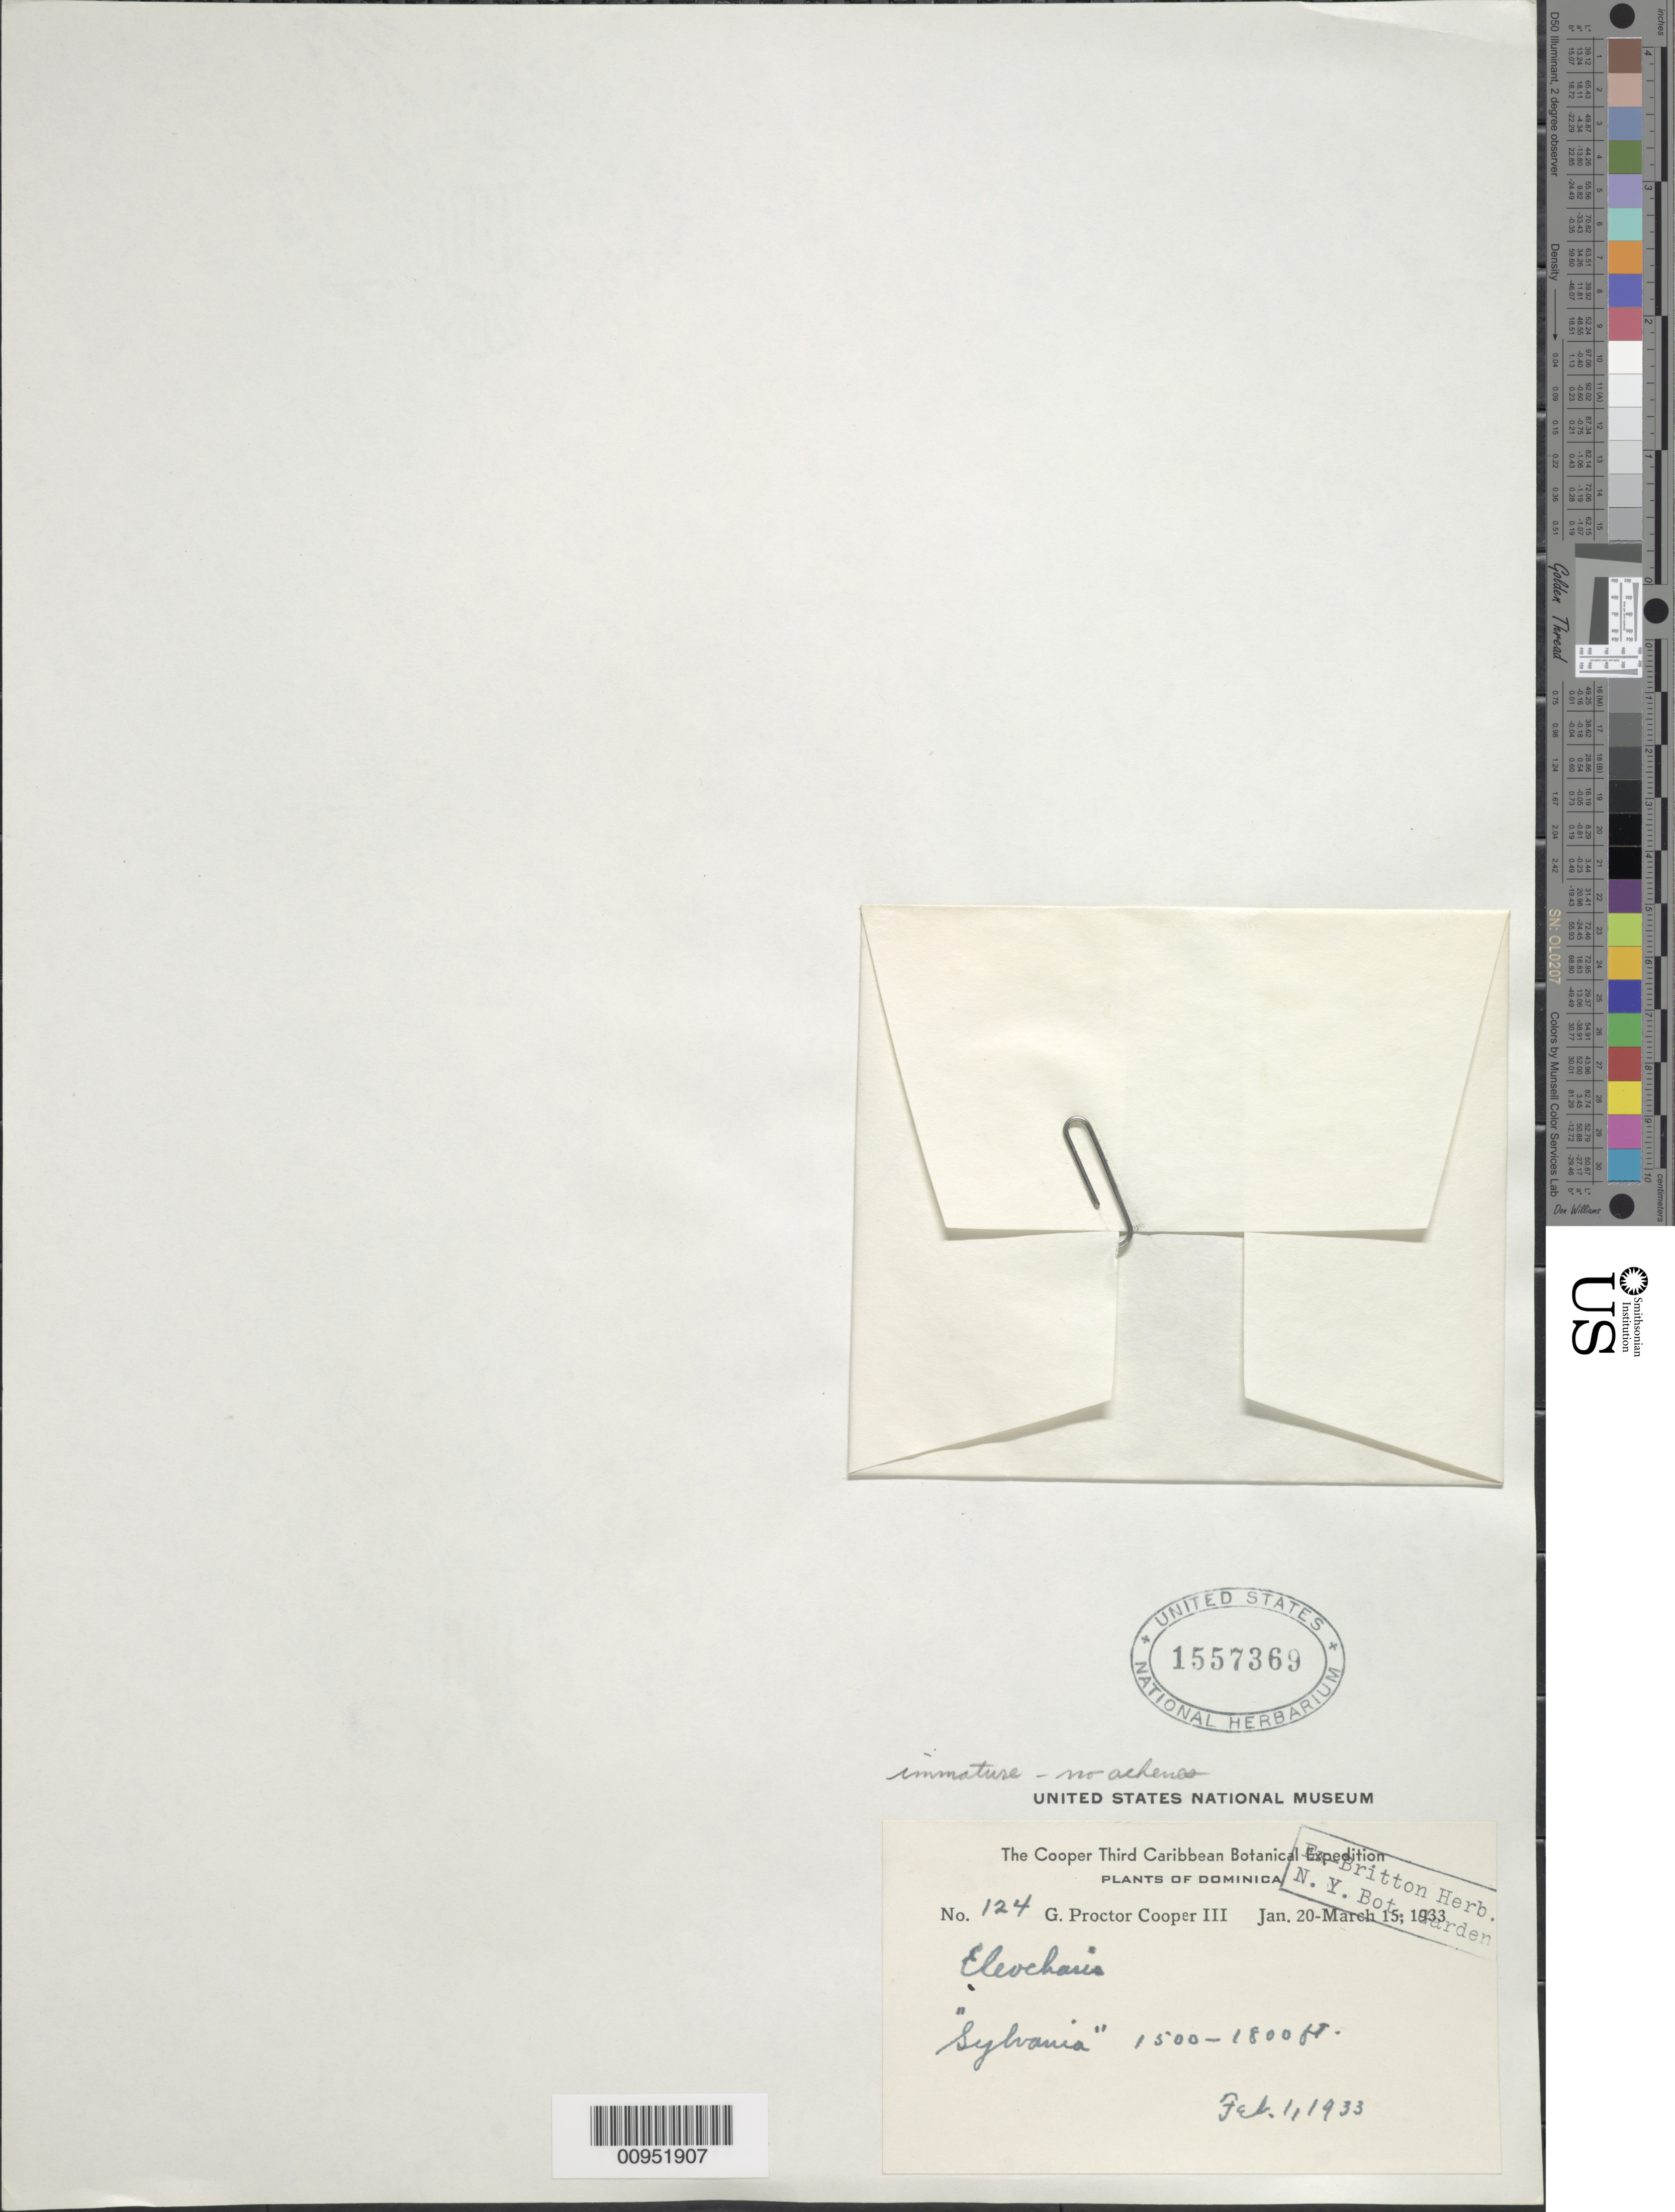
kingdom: Plantae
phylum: Tracheophyta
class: Liliopsida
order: Poales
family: Cyperaceae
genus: Eleocharis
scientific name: Eleocharis sp.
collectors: G. Cooper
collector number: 124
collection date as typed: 01 Feb 1933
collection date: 1933-02-01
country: Dominica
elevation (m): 457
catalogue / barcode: US 1557369